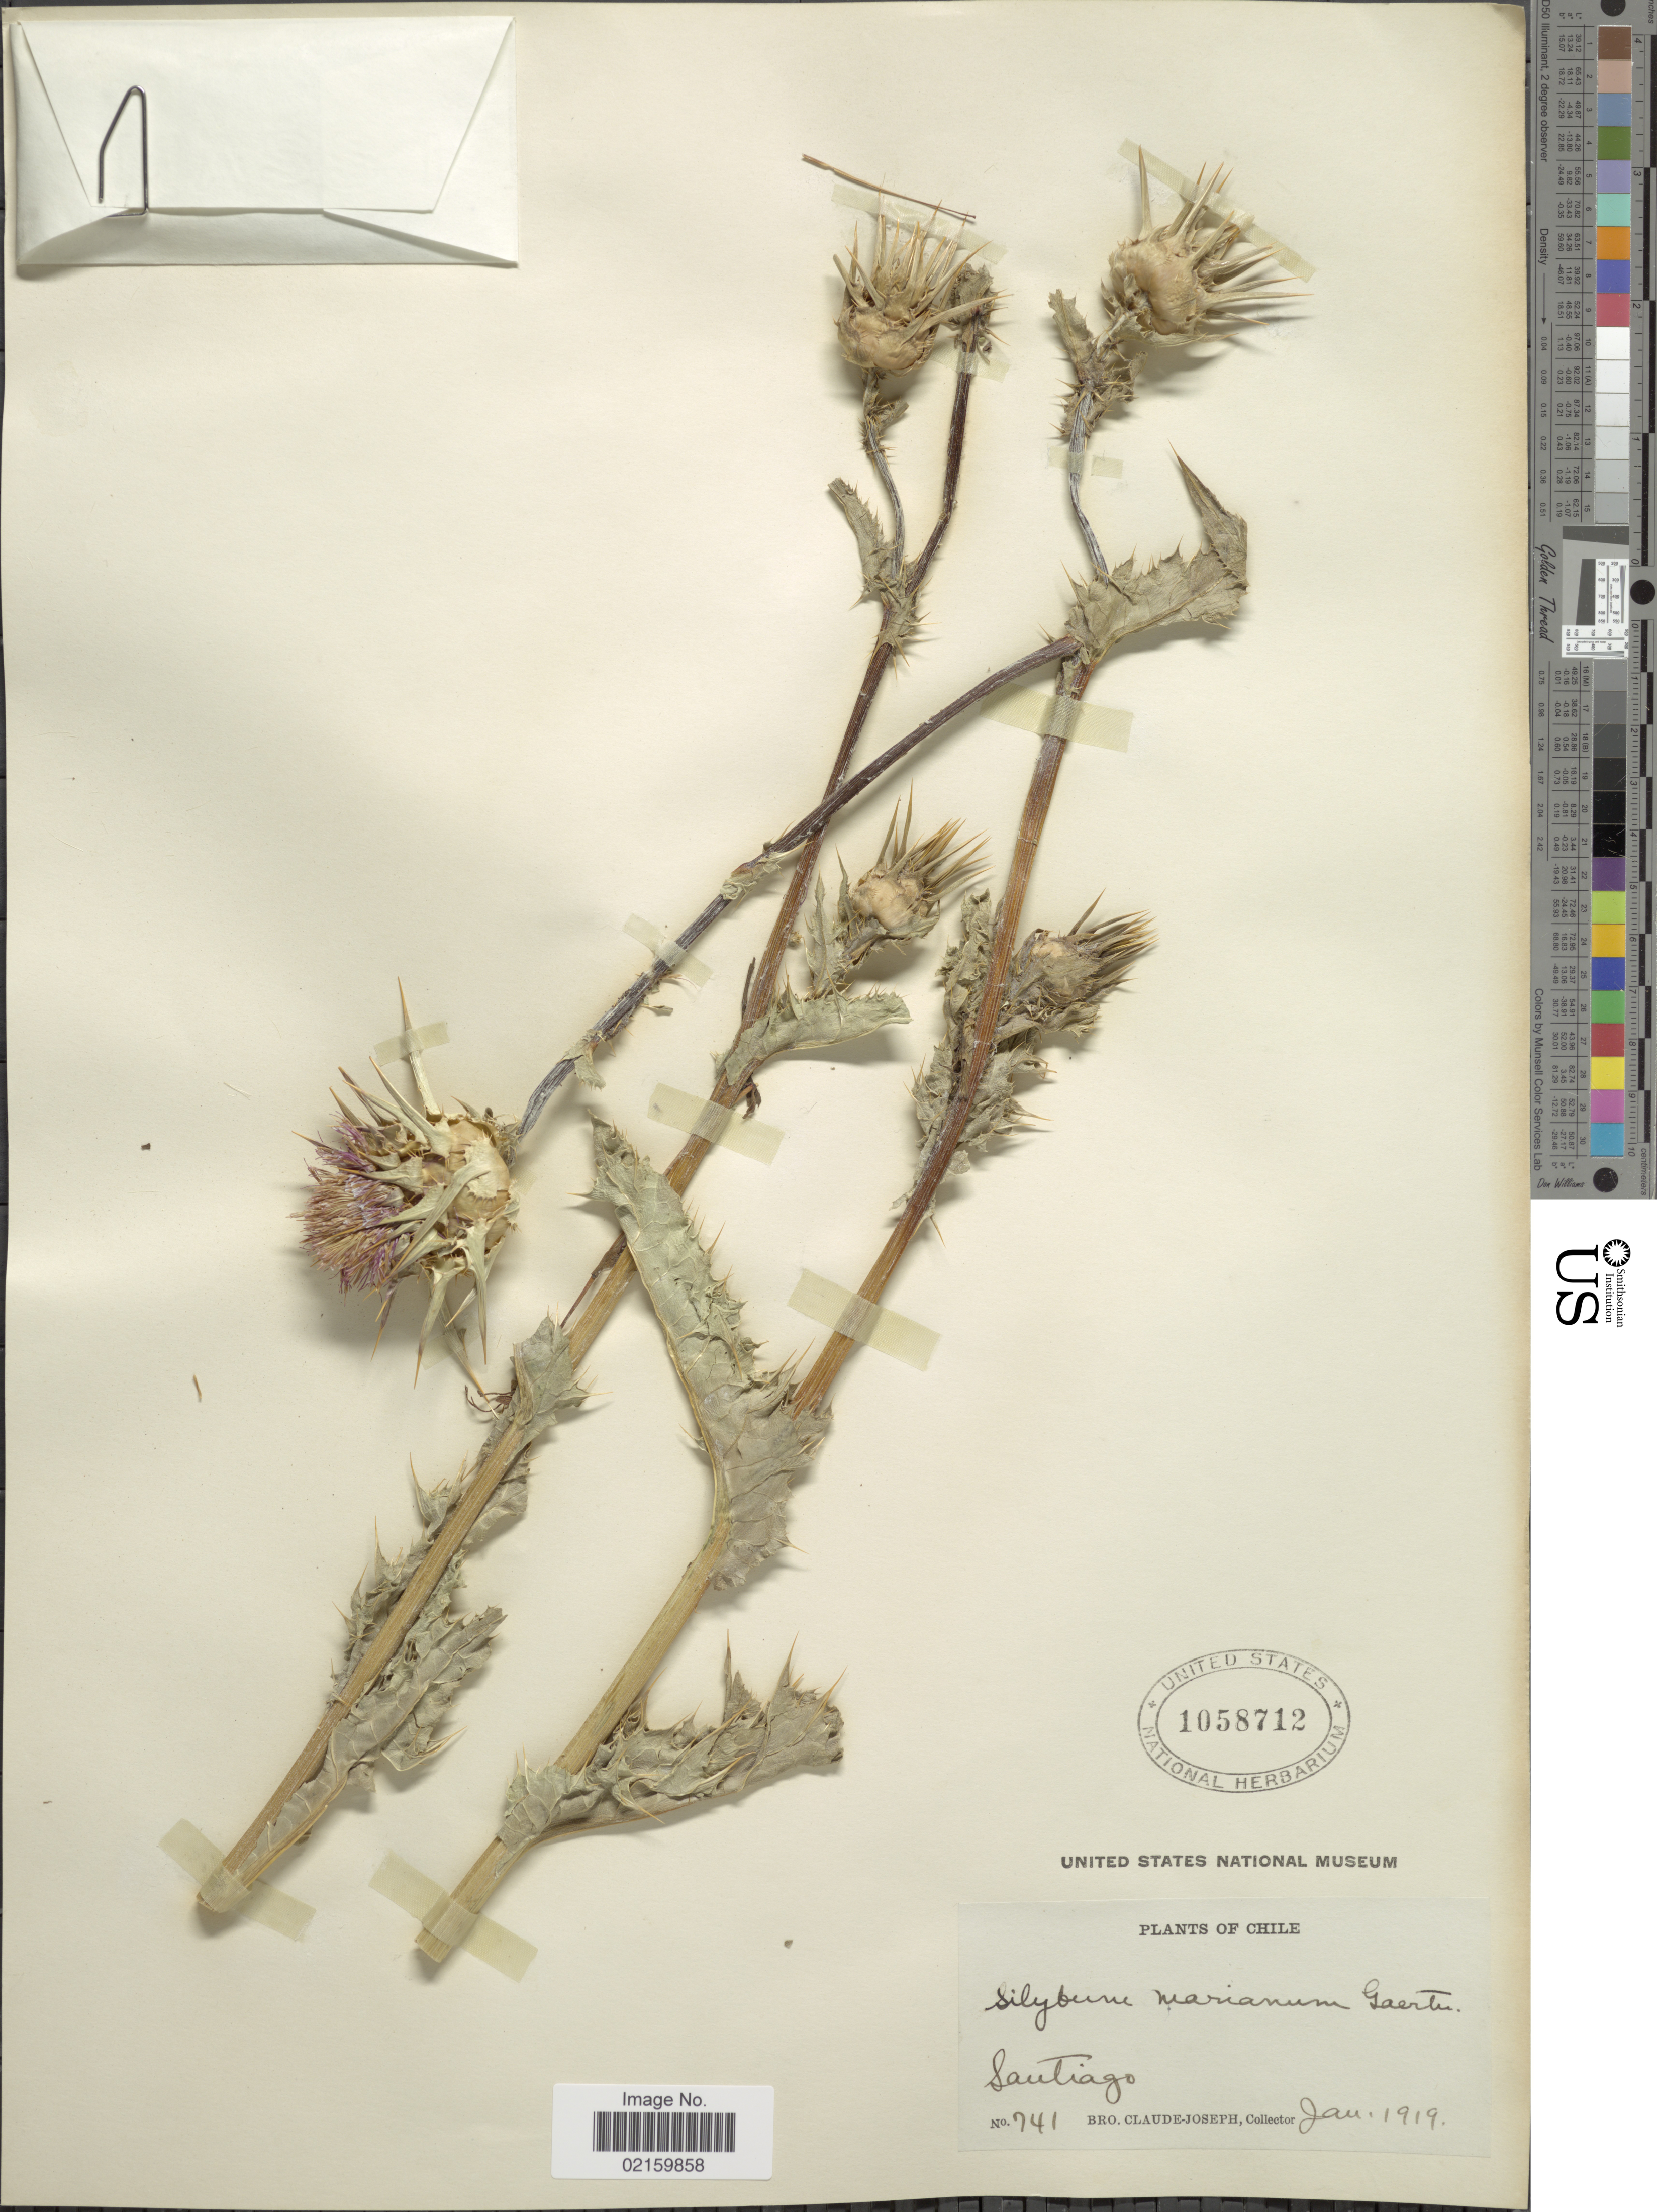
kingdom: Plantae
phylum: Tracheophyta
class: Magnoliopsida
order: Asterales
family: Asteraceae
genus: Silybum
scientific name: Silybum marianum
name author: (L.) Gaertn.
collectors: Bro. Claude-Joseph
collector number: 741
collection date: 1919-01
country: Chile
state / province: Región Metropolitana (RM)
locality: Santiago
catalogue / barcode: US 1058712